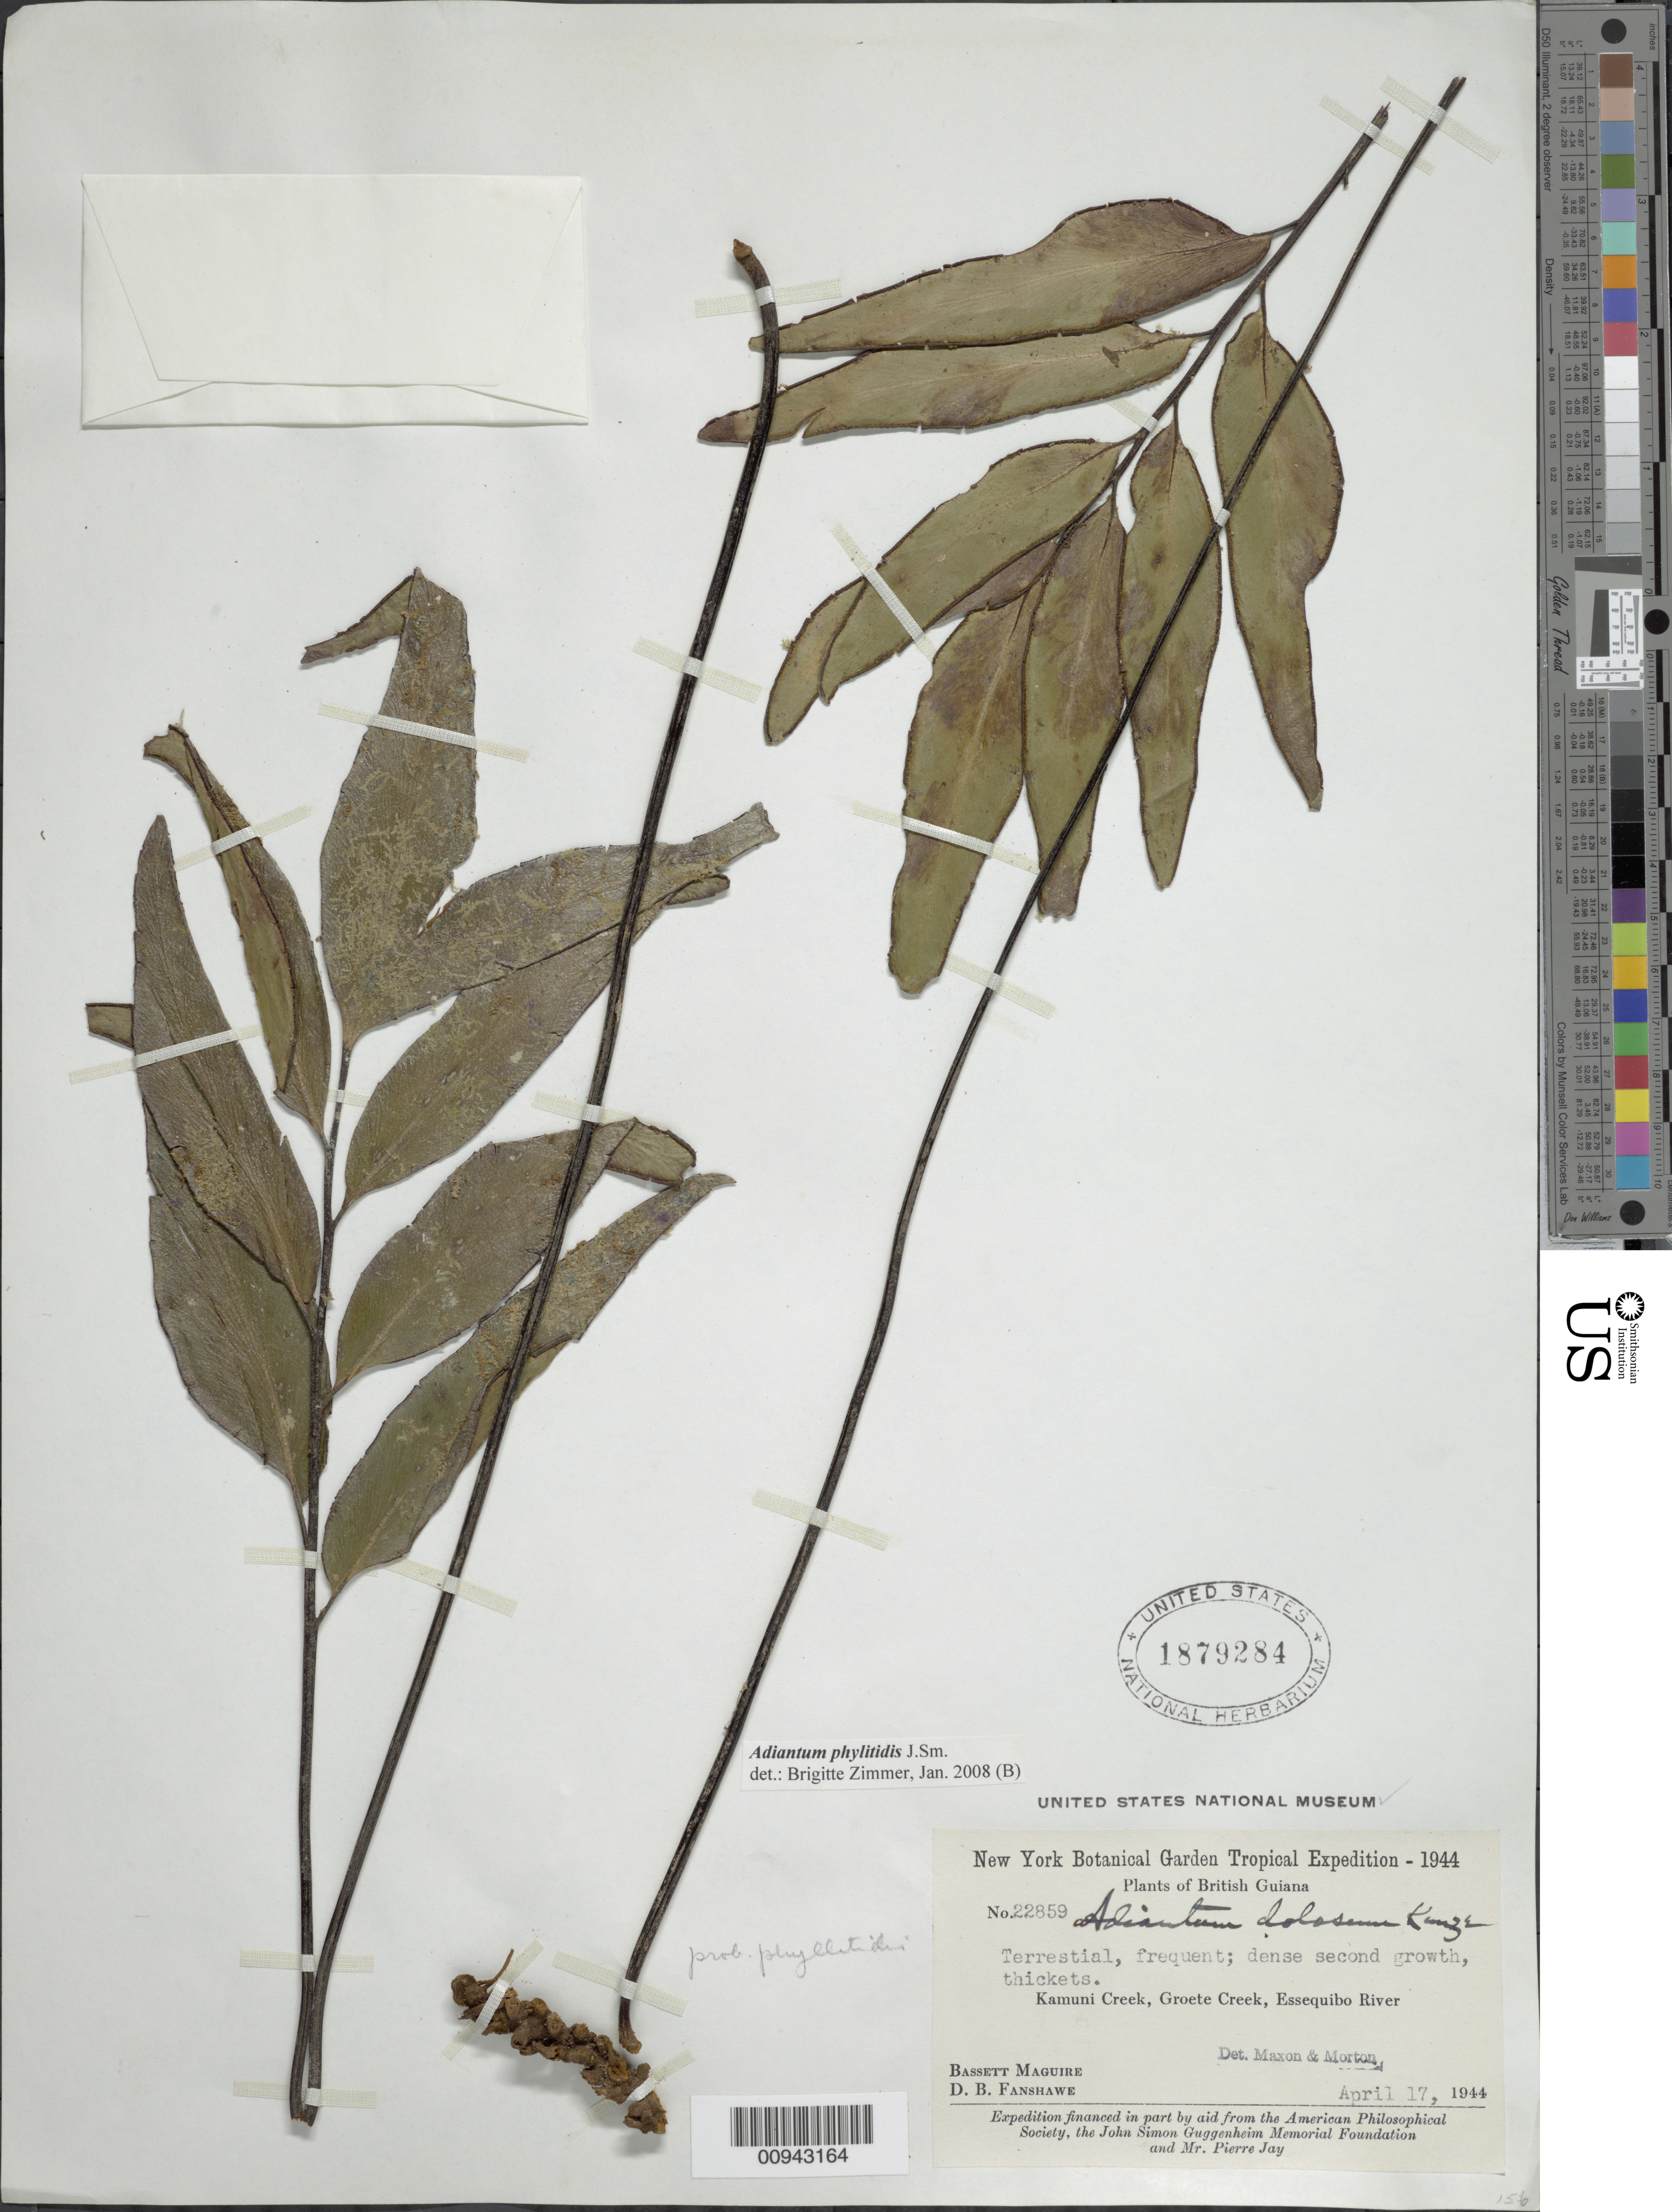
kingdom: Plantae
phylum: Tracheophyta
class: Polypodiopsida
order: Polypodiales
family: Pteridaceae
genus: Adiantum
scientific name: Adiantum phyllitidis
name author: J. Sm.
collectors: B. Maguire & D. B. Fanshawe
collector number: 22859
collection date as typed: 17-Apr-44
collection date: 1944-04-17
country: Guyana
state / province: Essequibo Isl-W. Demerara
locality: Kamuni Creek, Groete Creek, Essequibo River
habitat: Dense second growth, thickets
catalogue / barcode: US 1879284